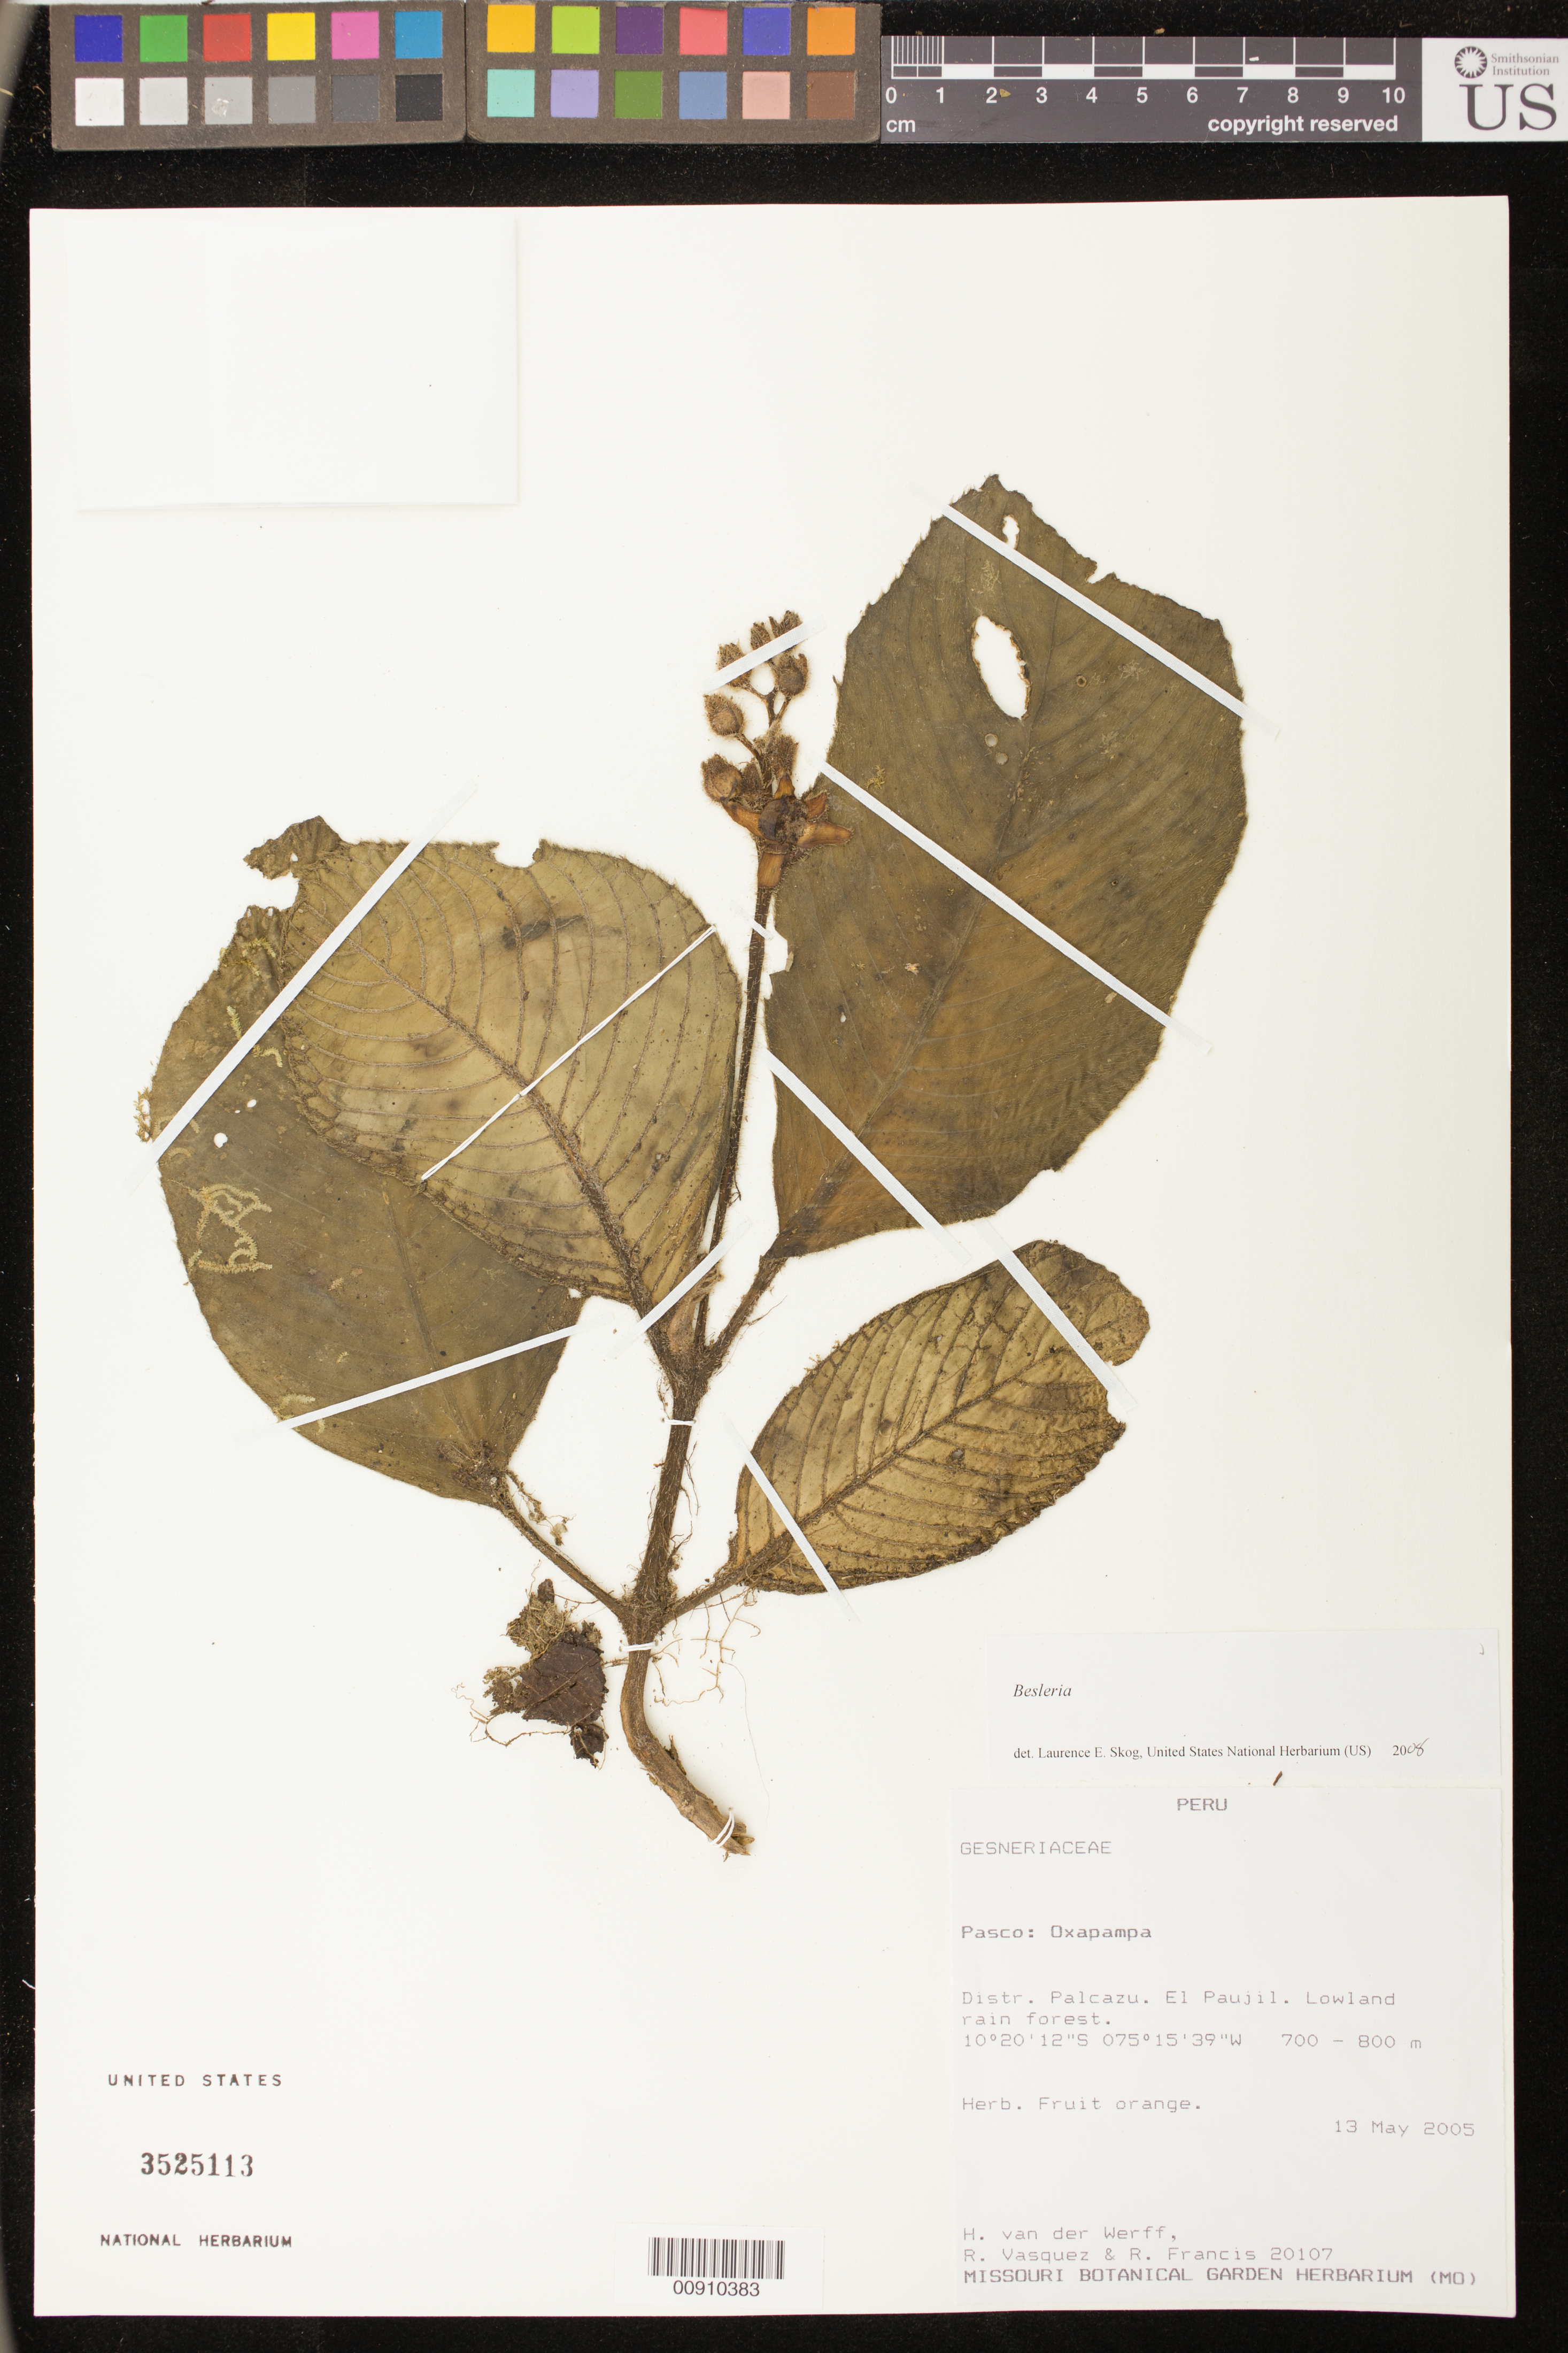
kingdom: Plantae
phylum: Tracheophyta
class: Magnoliopsida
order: Lamiales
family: Gesneriaceae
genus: Besleria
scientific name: Besleria sp.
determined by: Skog, Laurence E.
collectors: H. van der Werff, R. Vásquez & R. Francis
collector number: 20107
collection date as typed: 13 May 2005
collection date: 2005-05-13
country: Peru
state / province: Pasco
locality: Pasco: Oxapampa. Distr. Palcazu. El Paujil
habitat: Lowland rain forest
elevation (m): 700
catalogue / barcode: US 3525113